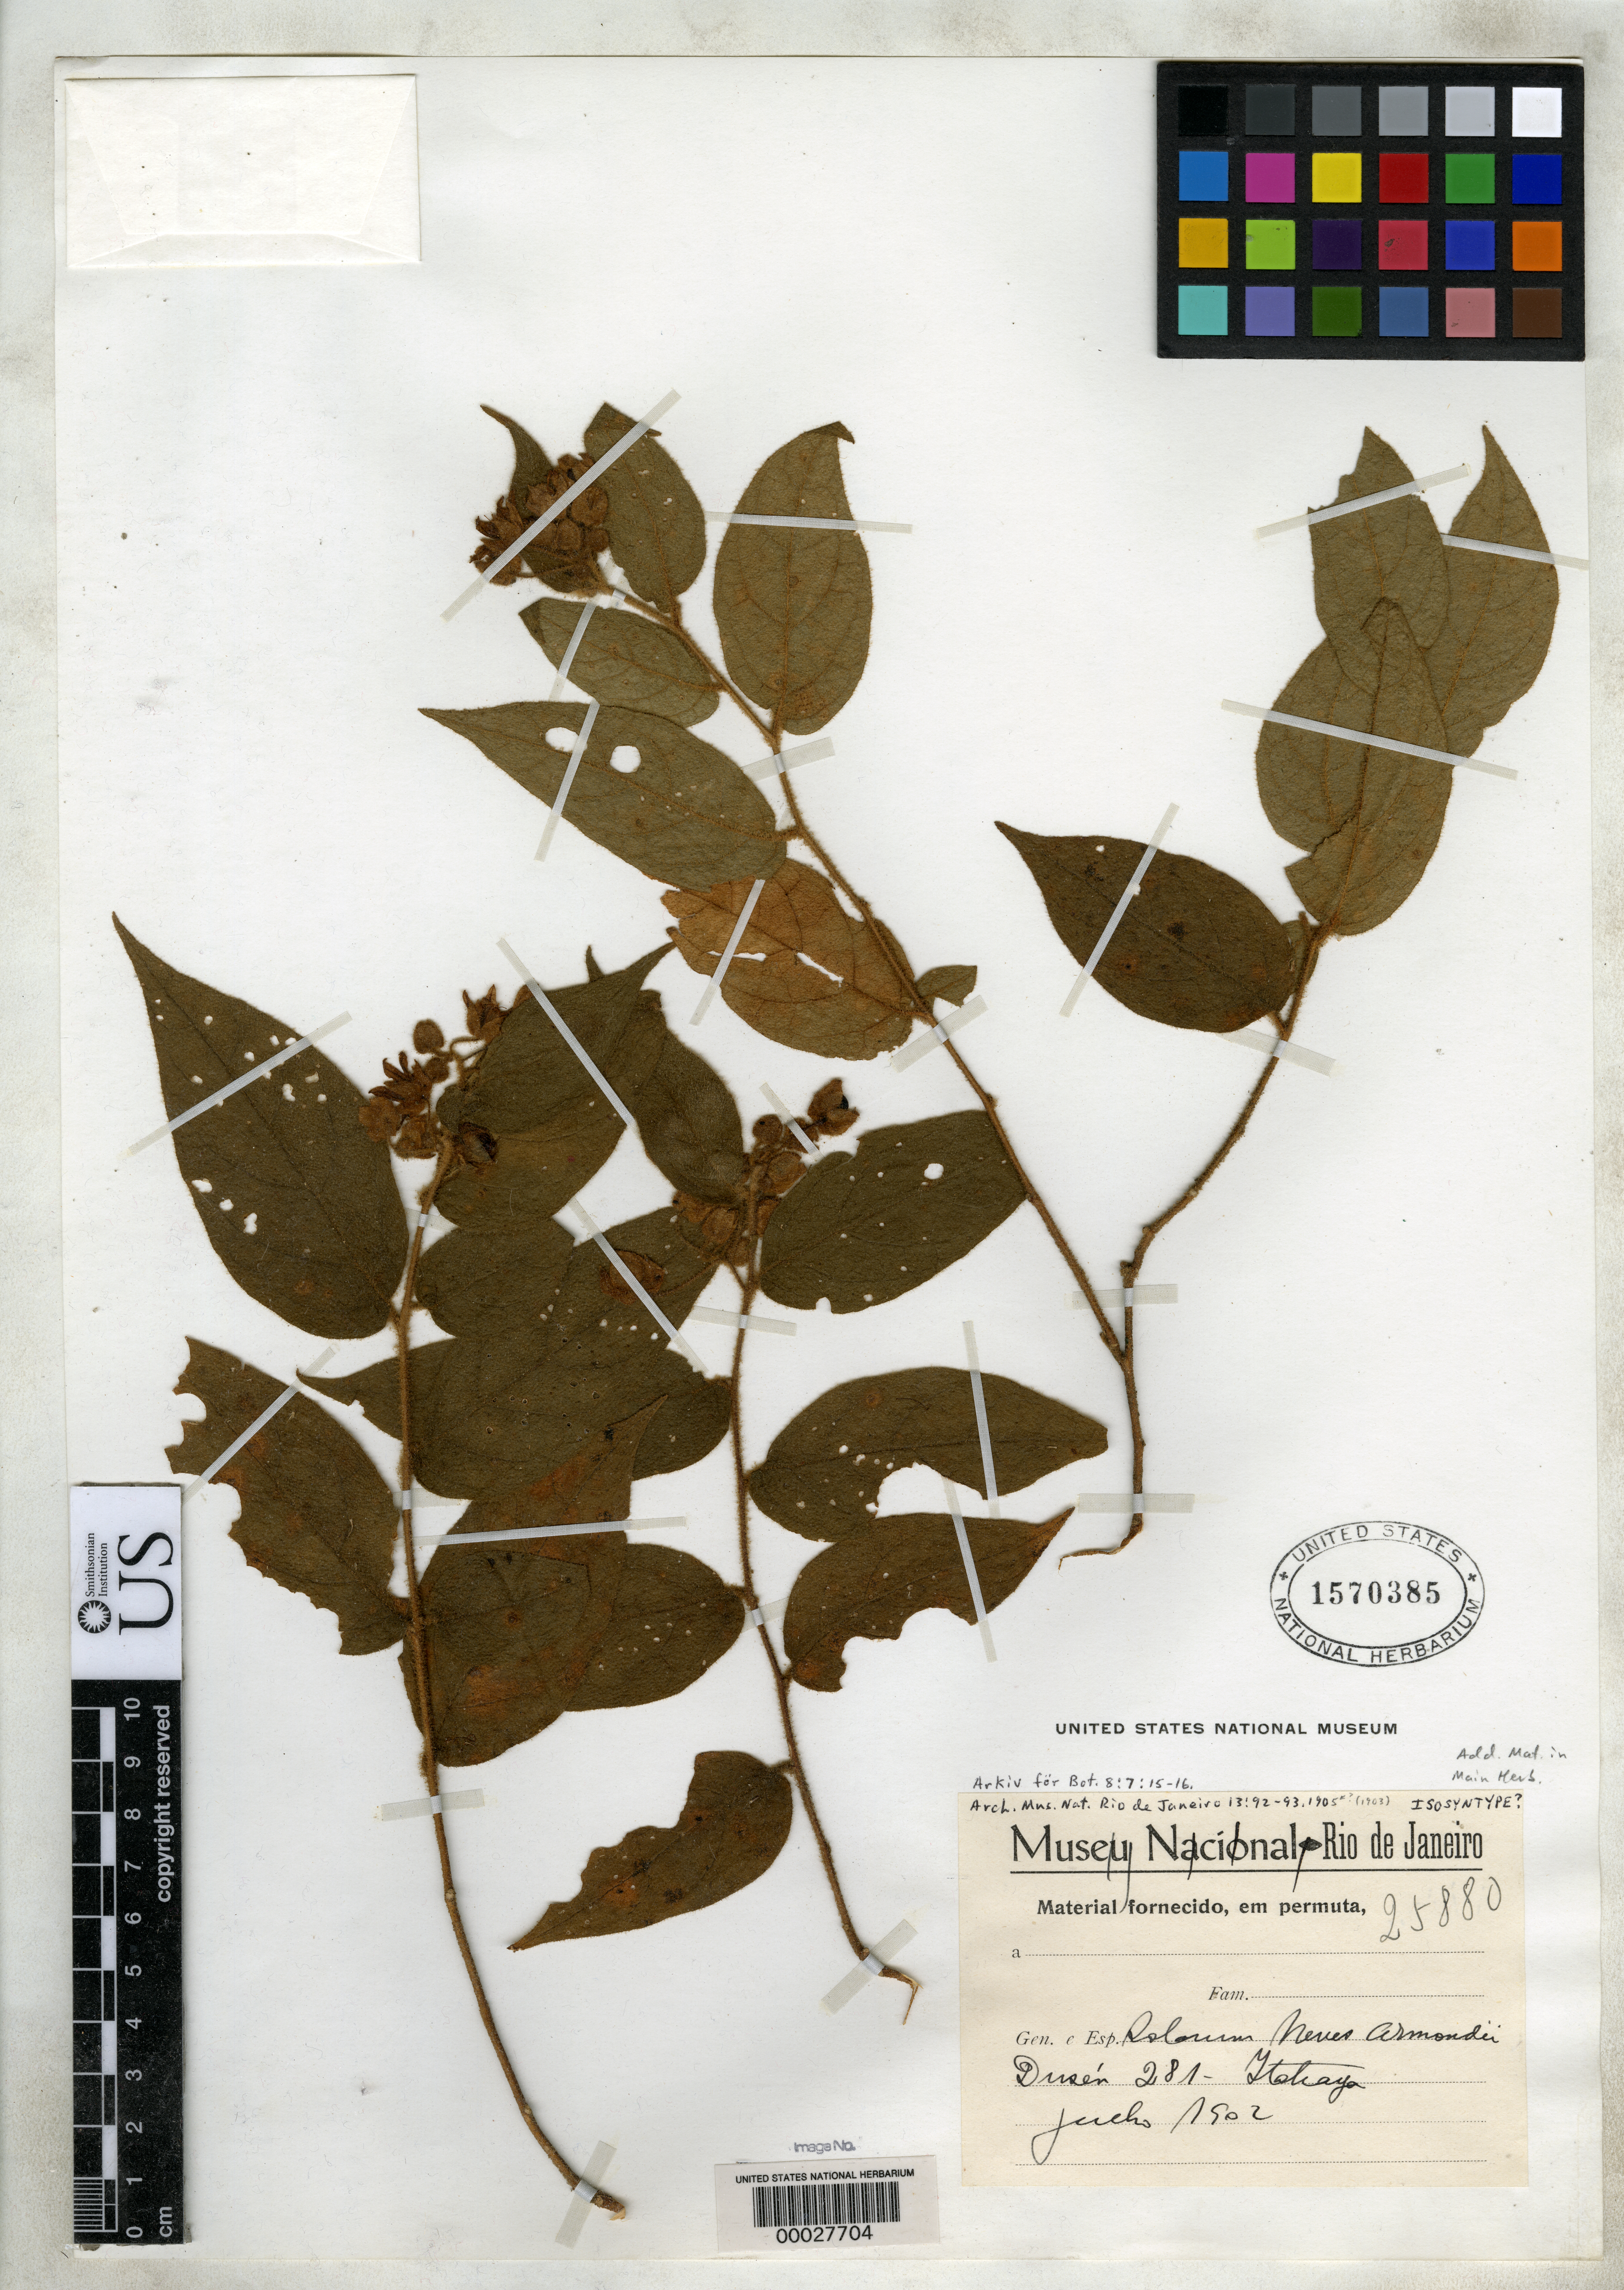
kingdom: Plantae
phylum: Tracheophyta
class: Magnoliopsida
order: Solanales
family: Solanaceae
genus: Solanum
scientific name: Solanum neves-armondii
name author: Dusén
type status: Possible Isosyntype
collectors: P. Dusén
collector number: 281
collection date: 1902-07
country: Brazil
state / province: Rio de Janeiro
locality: Itatiaya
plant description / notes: Published in "Flore de la Serra do Itatiaya", based on collections made in 1902; protologue does not cite any collection number(s) or precise locality, only elevation (900-1700 m) and months ("Mayo-Julio florens").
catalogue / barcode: US 1570385